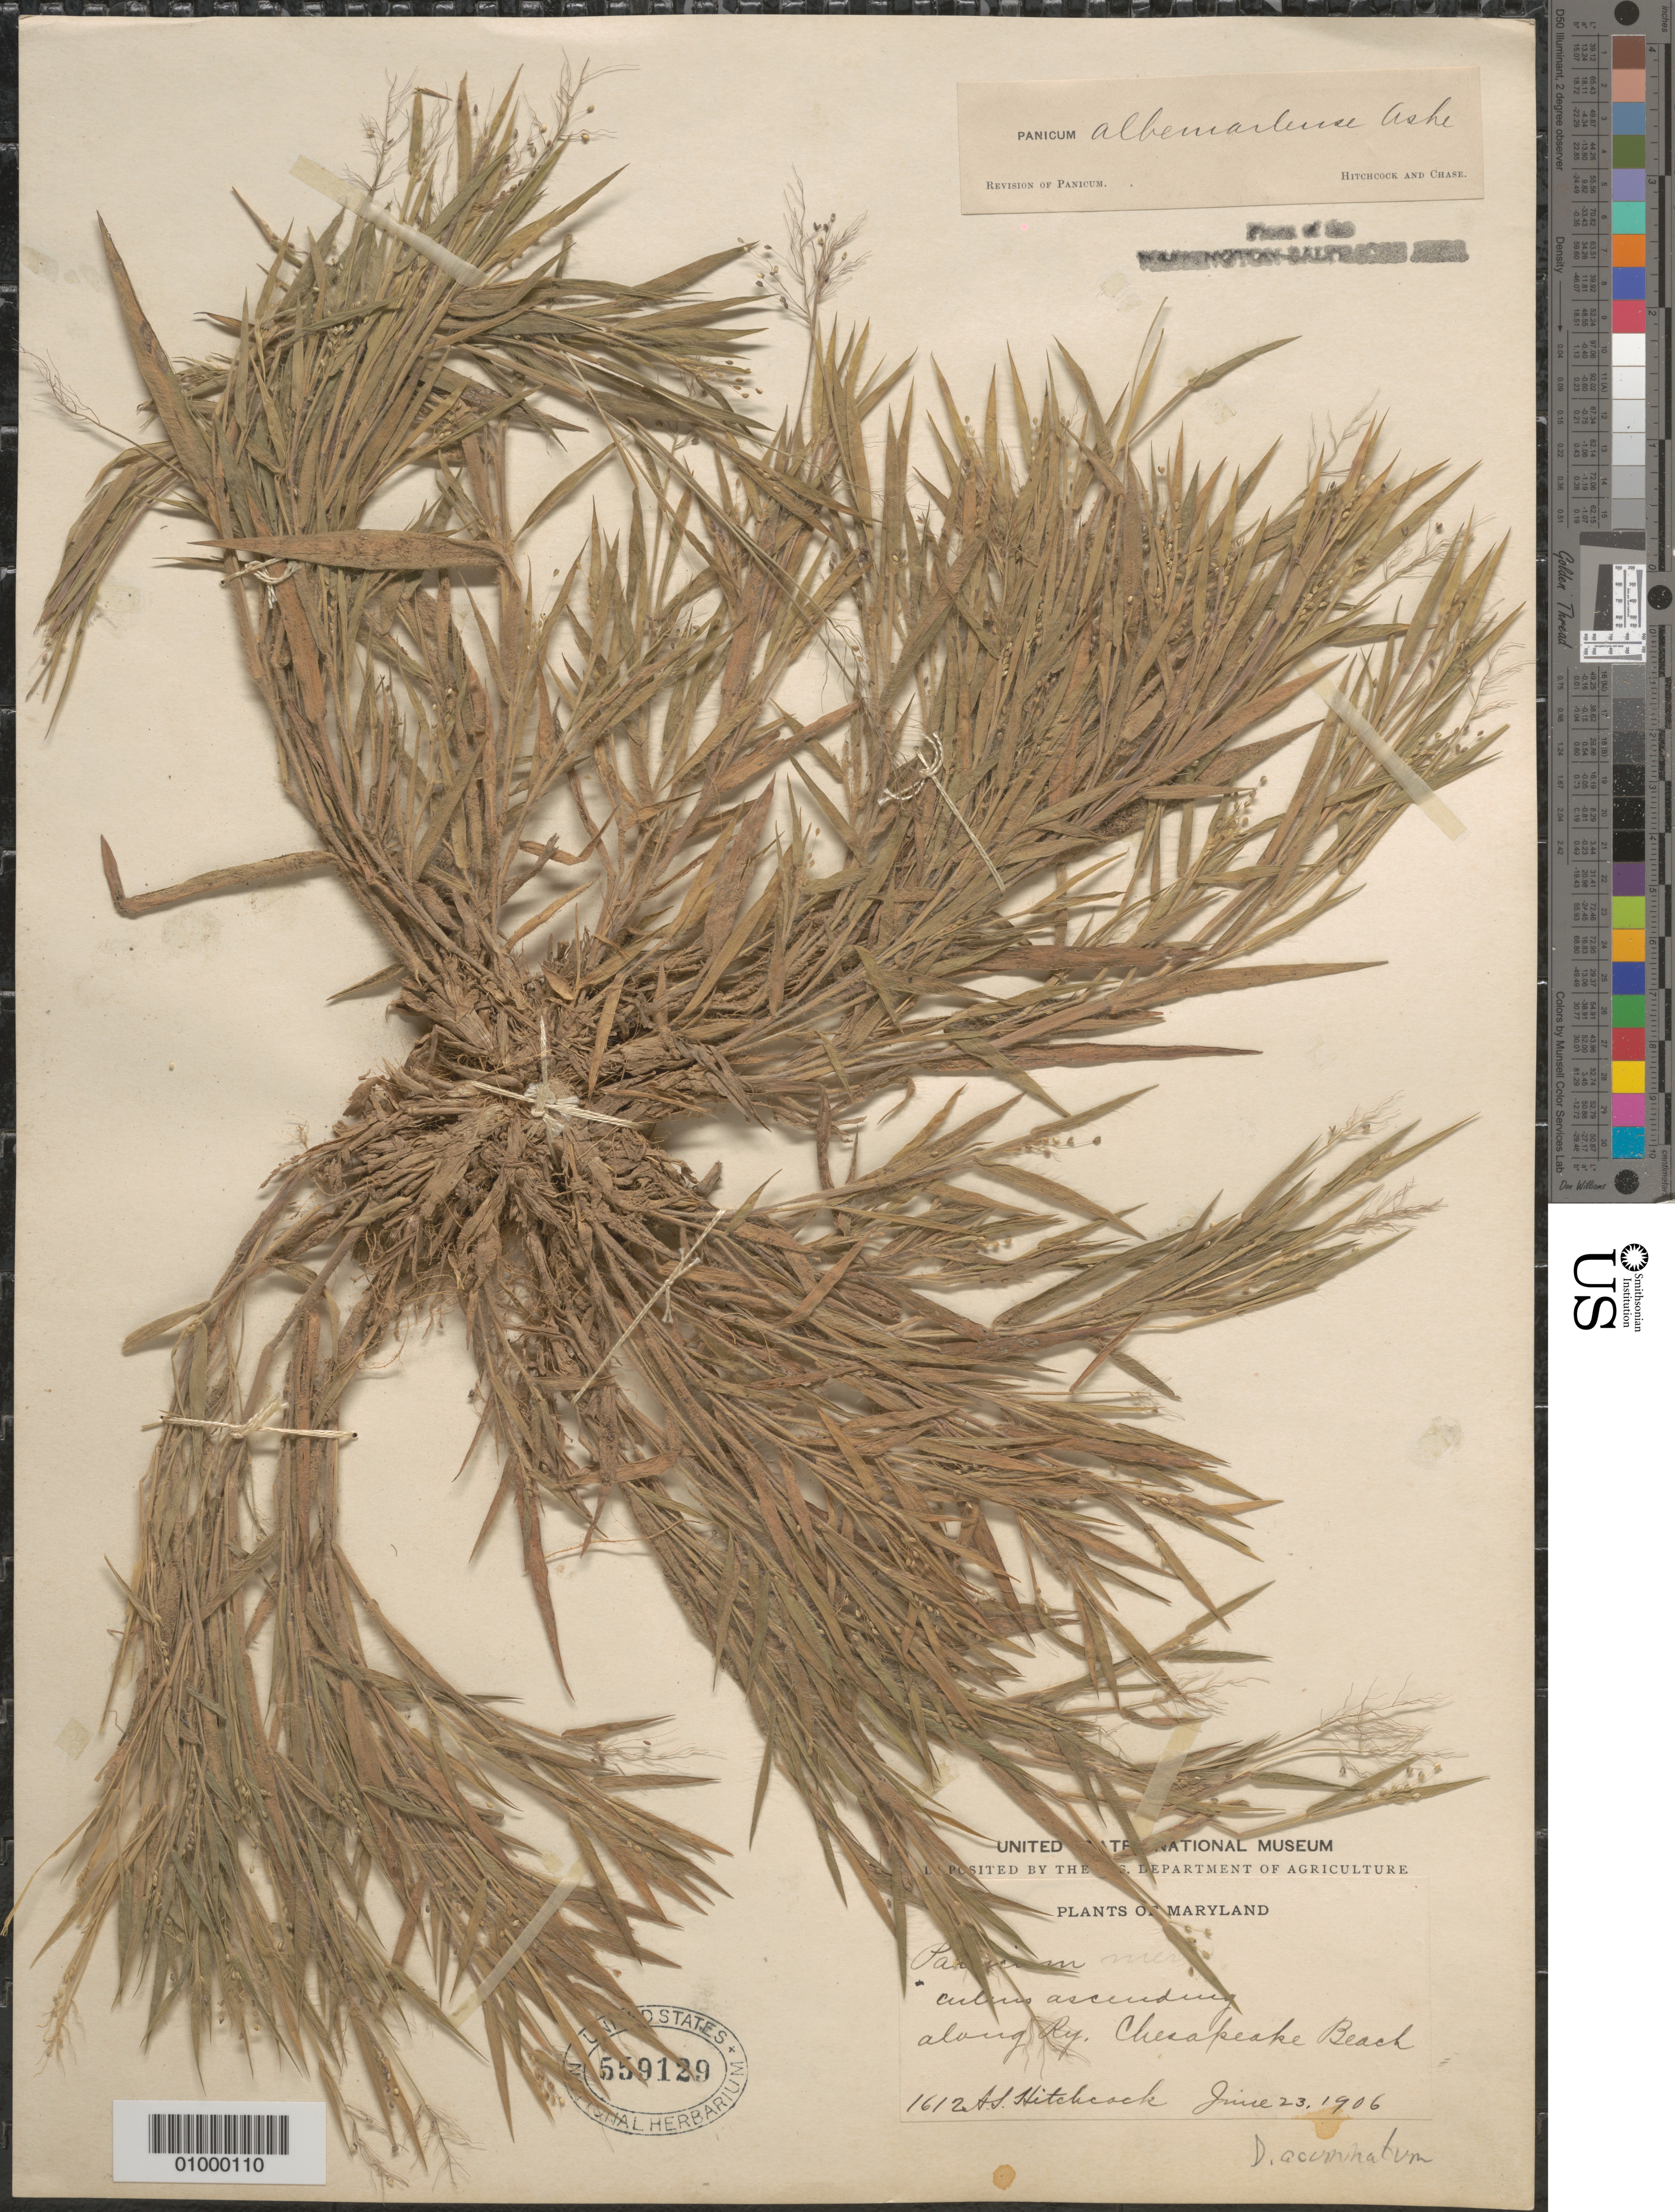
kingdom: Plantae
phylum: Tracheophyta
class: Liliopsida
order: Poales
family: Poaceae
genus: Dichanthelium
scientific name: Dichanthelium acuminatum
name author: (Sw.) Gould & C.A. Clark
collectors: A. S. Hitchcock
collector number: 1612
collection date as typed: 23 Jun 1906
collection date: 1906-06-23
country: United States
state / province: Maryland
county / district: Calvert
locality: Along Ry, Chesapeake Beach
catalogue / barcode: US 559129